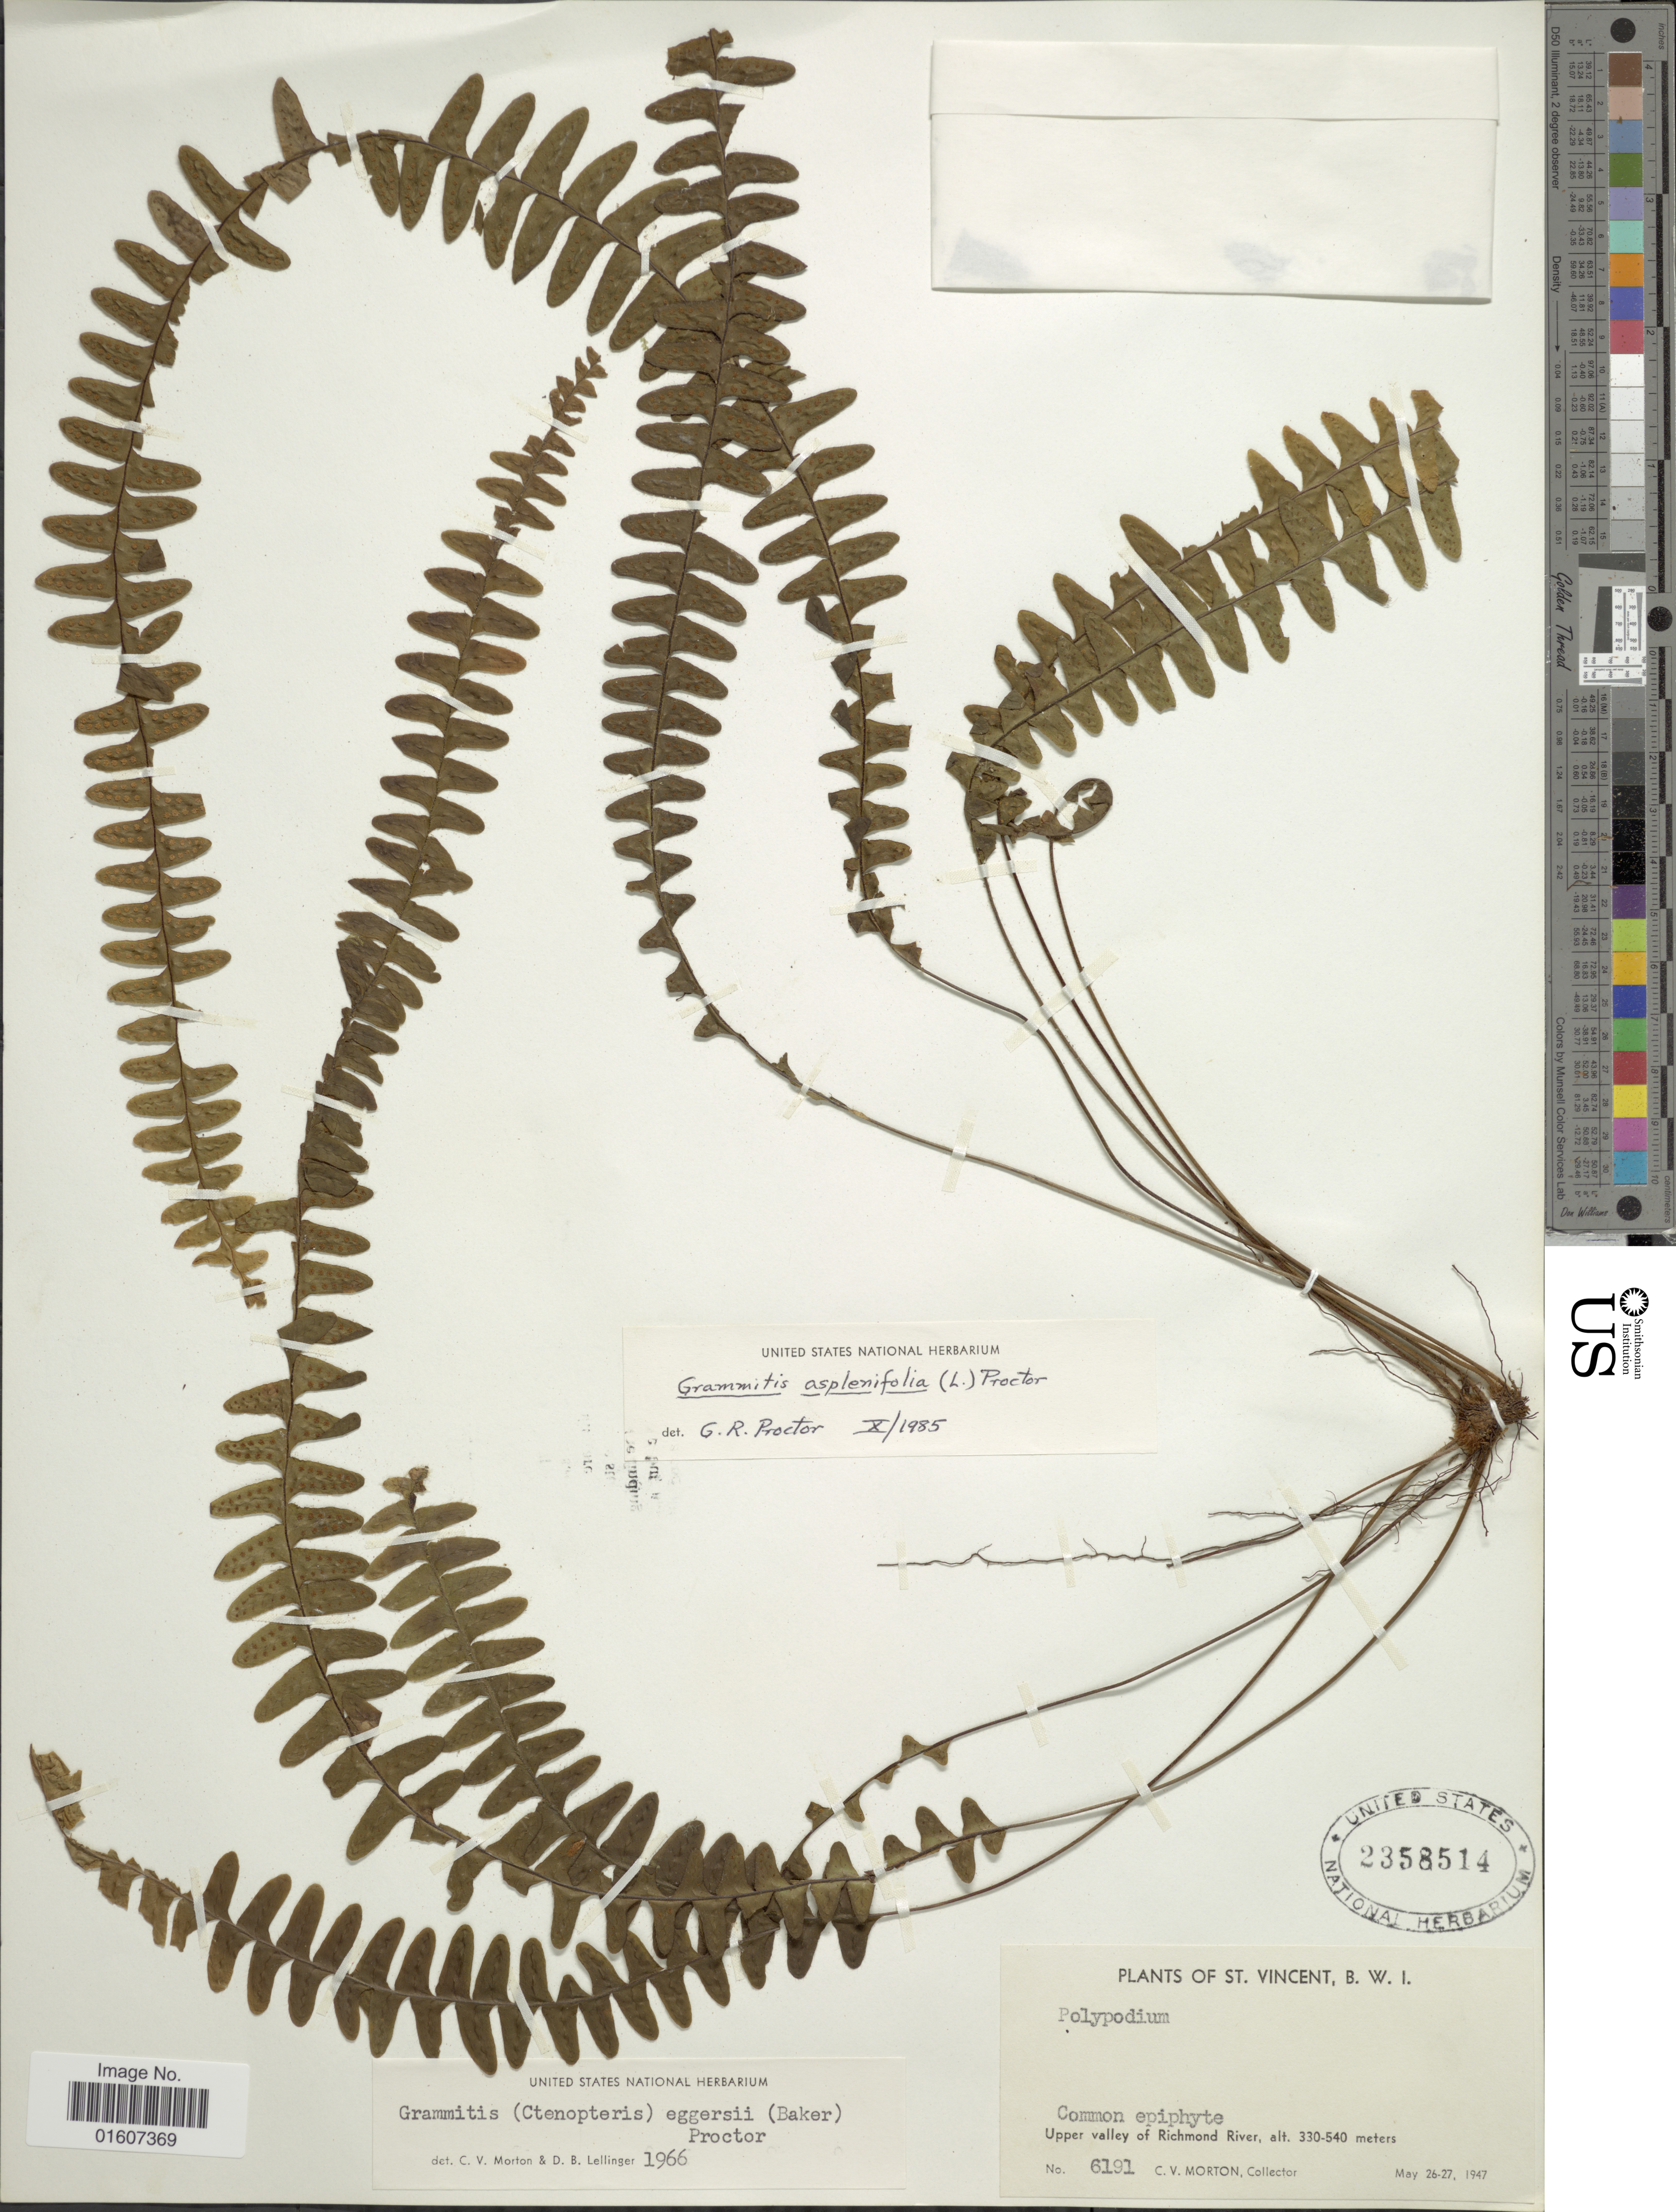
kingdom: Plantae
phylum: Tracheophyta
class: Polypodiopsida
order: Polypodiales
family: Polypodiaceae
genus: Terpsichore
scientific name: Terpsichore asplenifolia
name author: (L.) A.R. Sm.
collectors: C. V. Morton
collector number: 6191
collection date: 1947-05-26/1947-05-27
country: St. Vincent - Grenadines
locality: St. Vincent, B.W.I. Upper valley of Richmond River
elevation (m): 330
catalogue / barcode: US 2358514